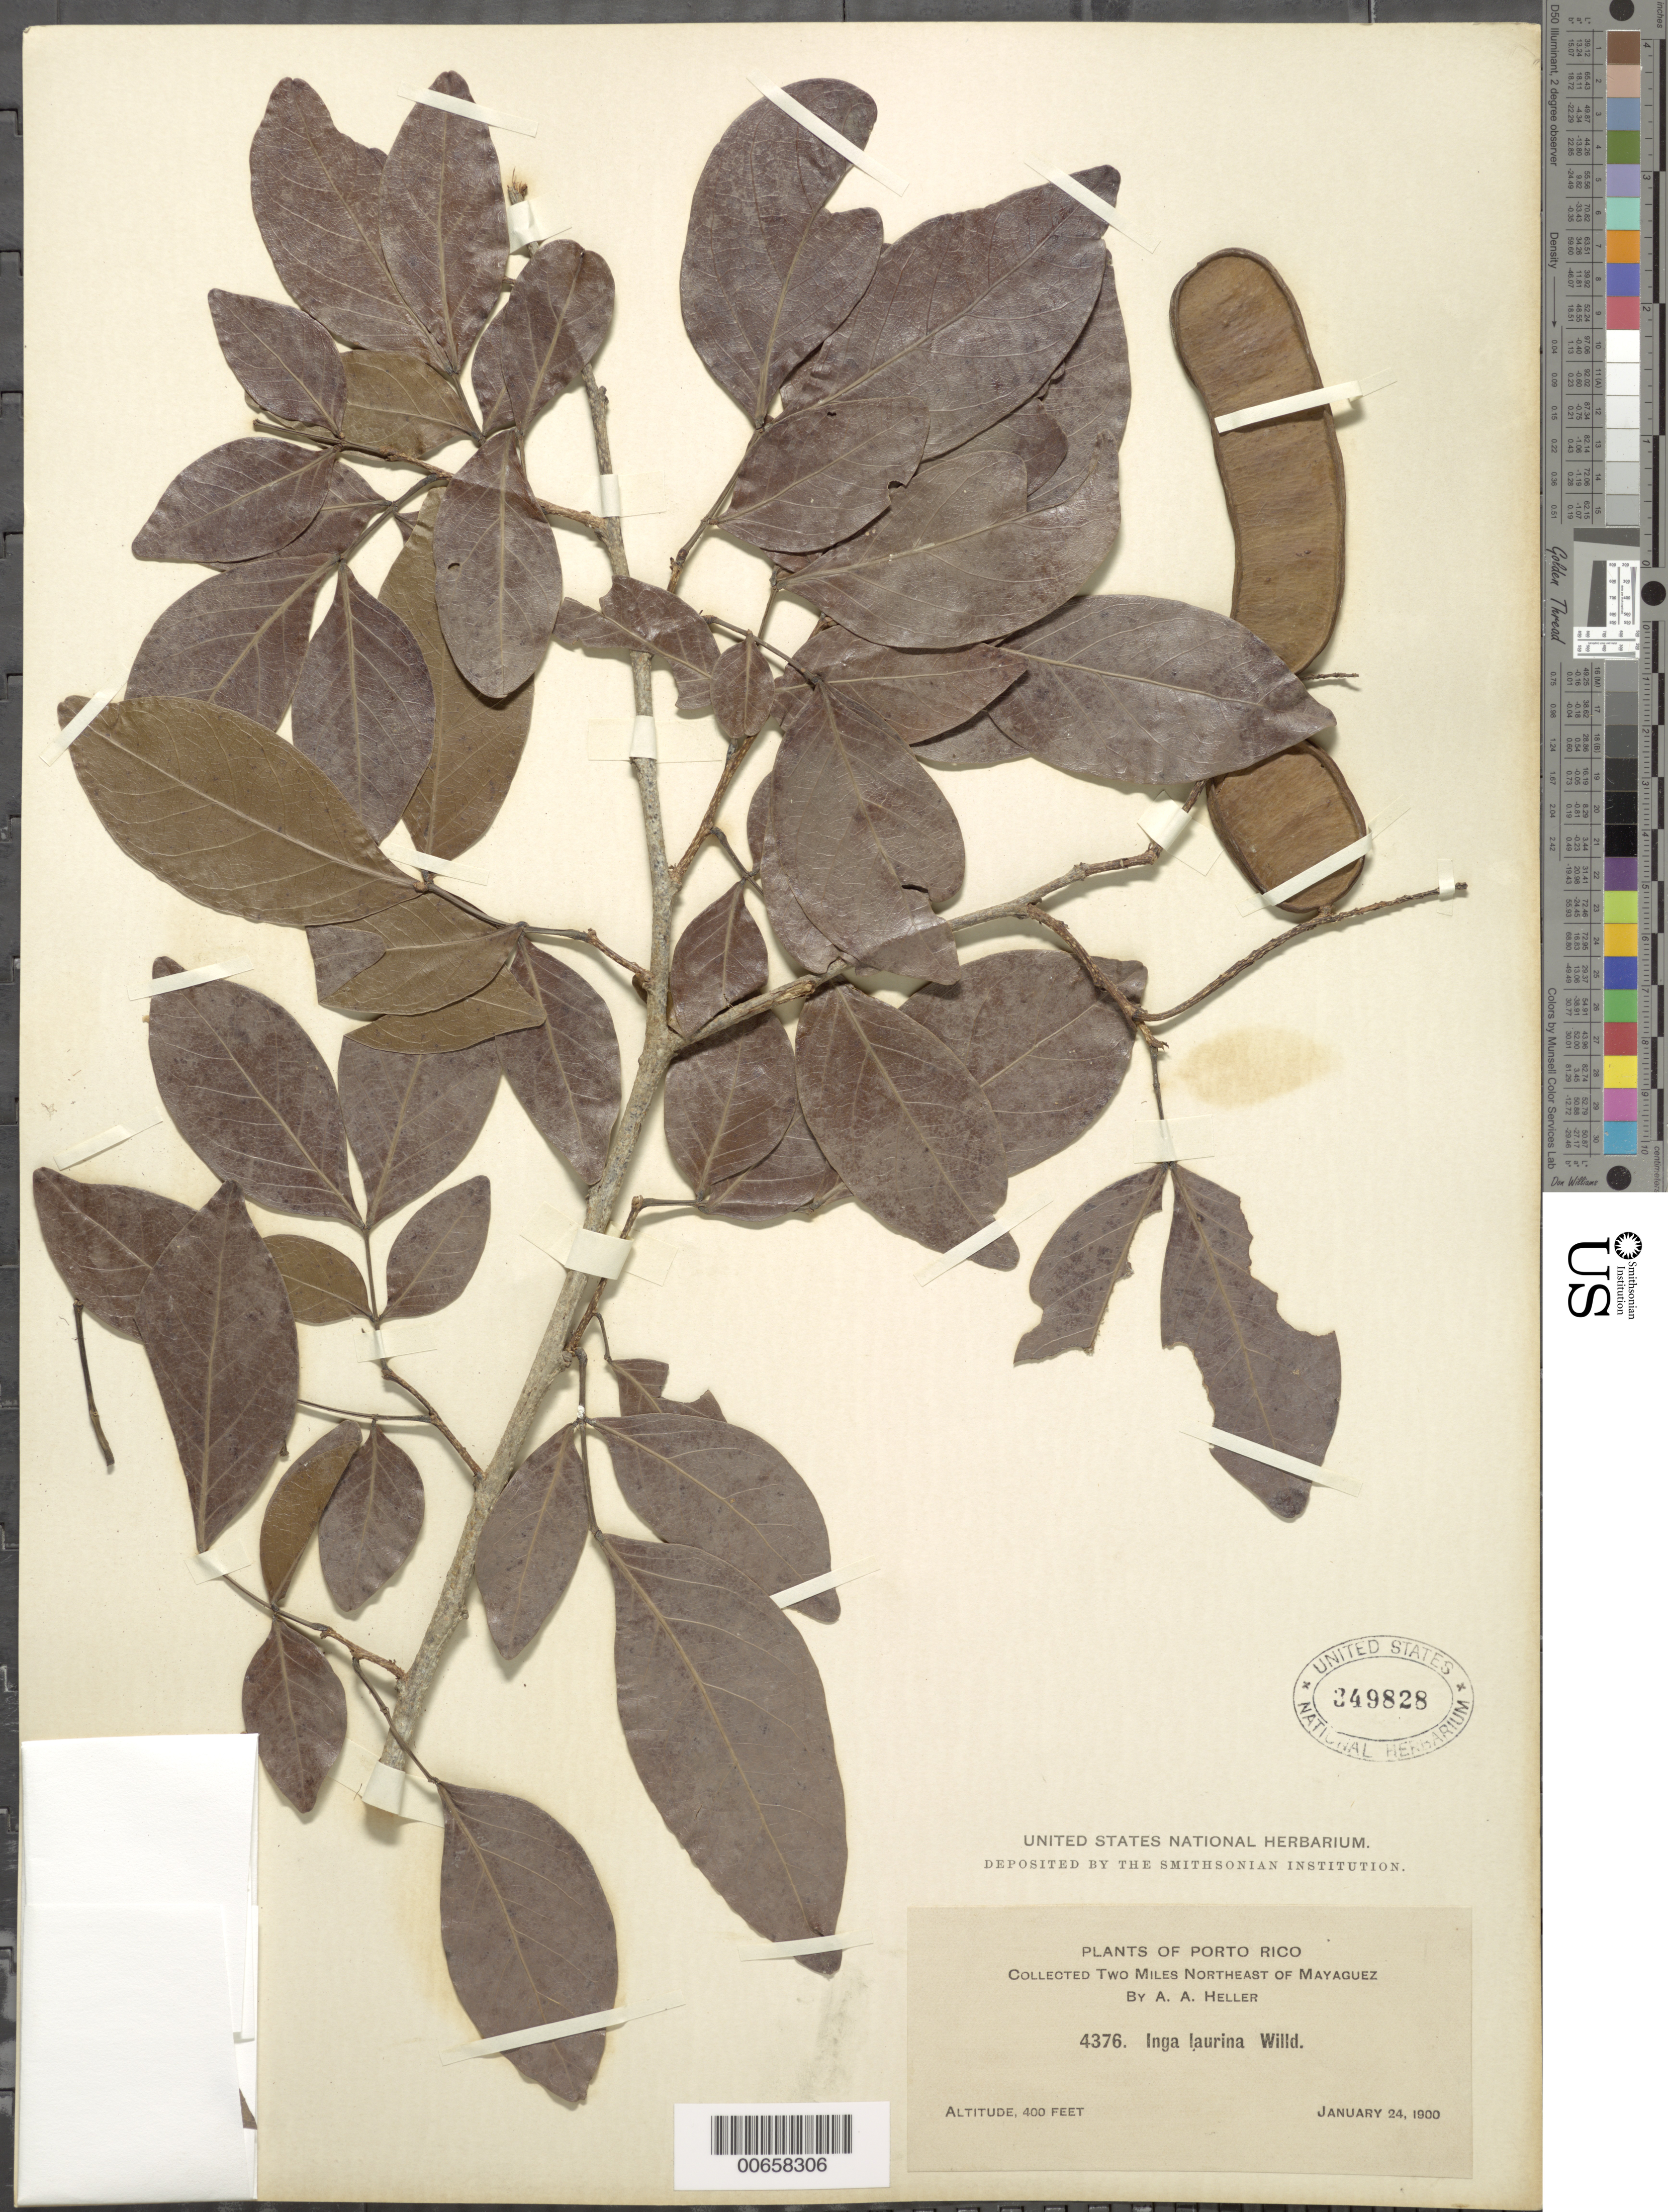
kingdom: Plantae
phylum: Tracheophyta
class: Magnoliopsida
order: Fabales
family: Fabaceae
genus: Inga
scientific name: Inga laurina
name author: (Sw.) Willd.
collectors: A. A. Heller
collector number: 4376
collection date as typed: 24 Jan 1900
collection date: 1900-01-24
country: Puerto Rico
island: Greater Antilles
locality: Mayaguez, 2 mi NE of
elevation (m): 122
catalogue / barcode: US 349828